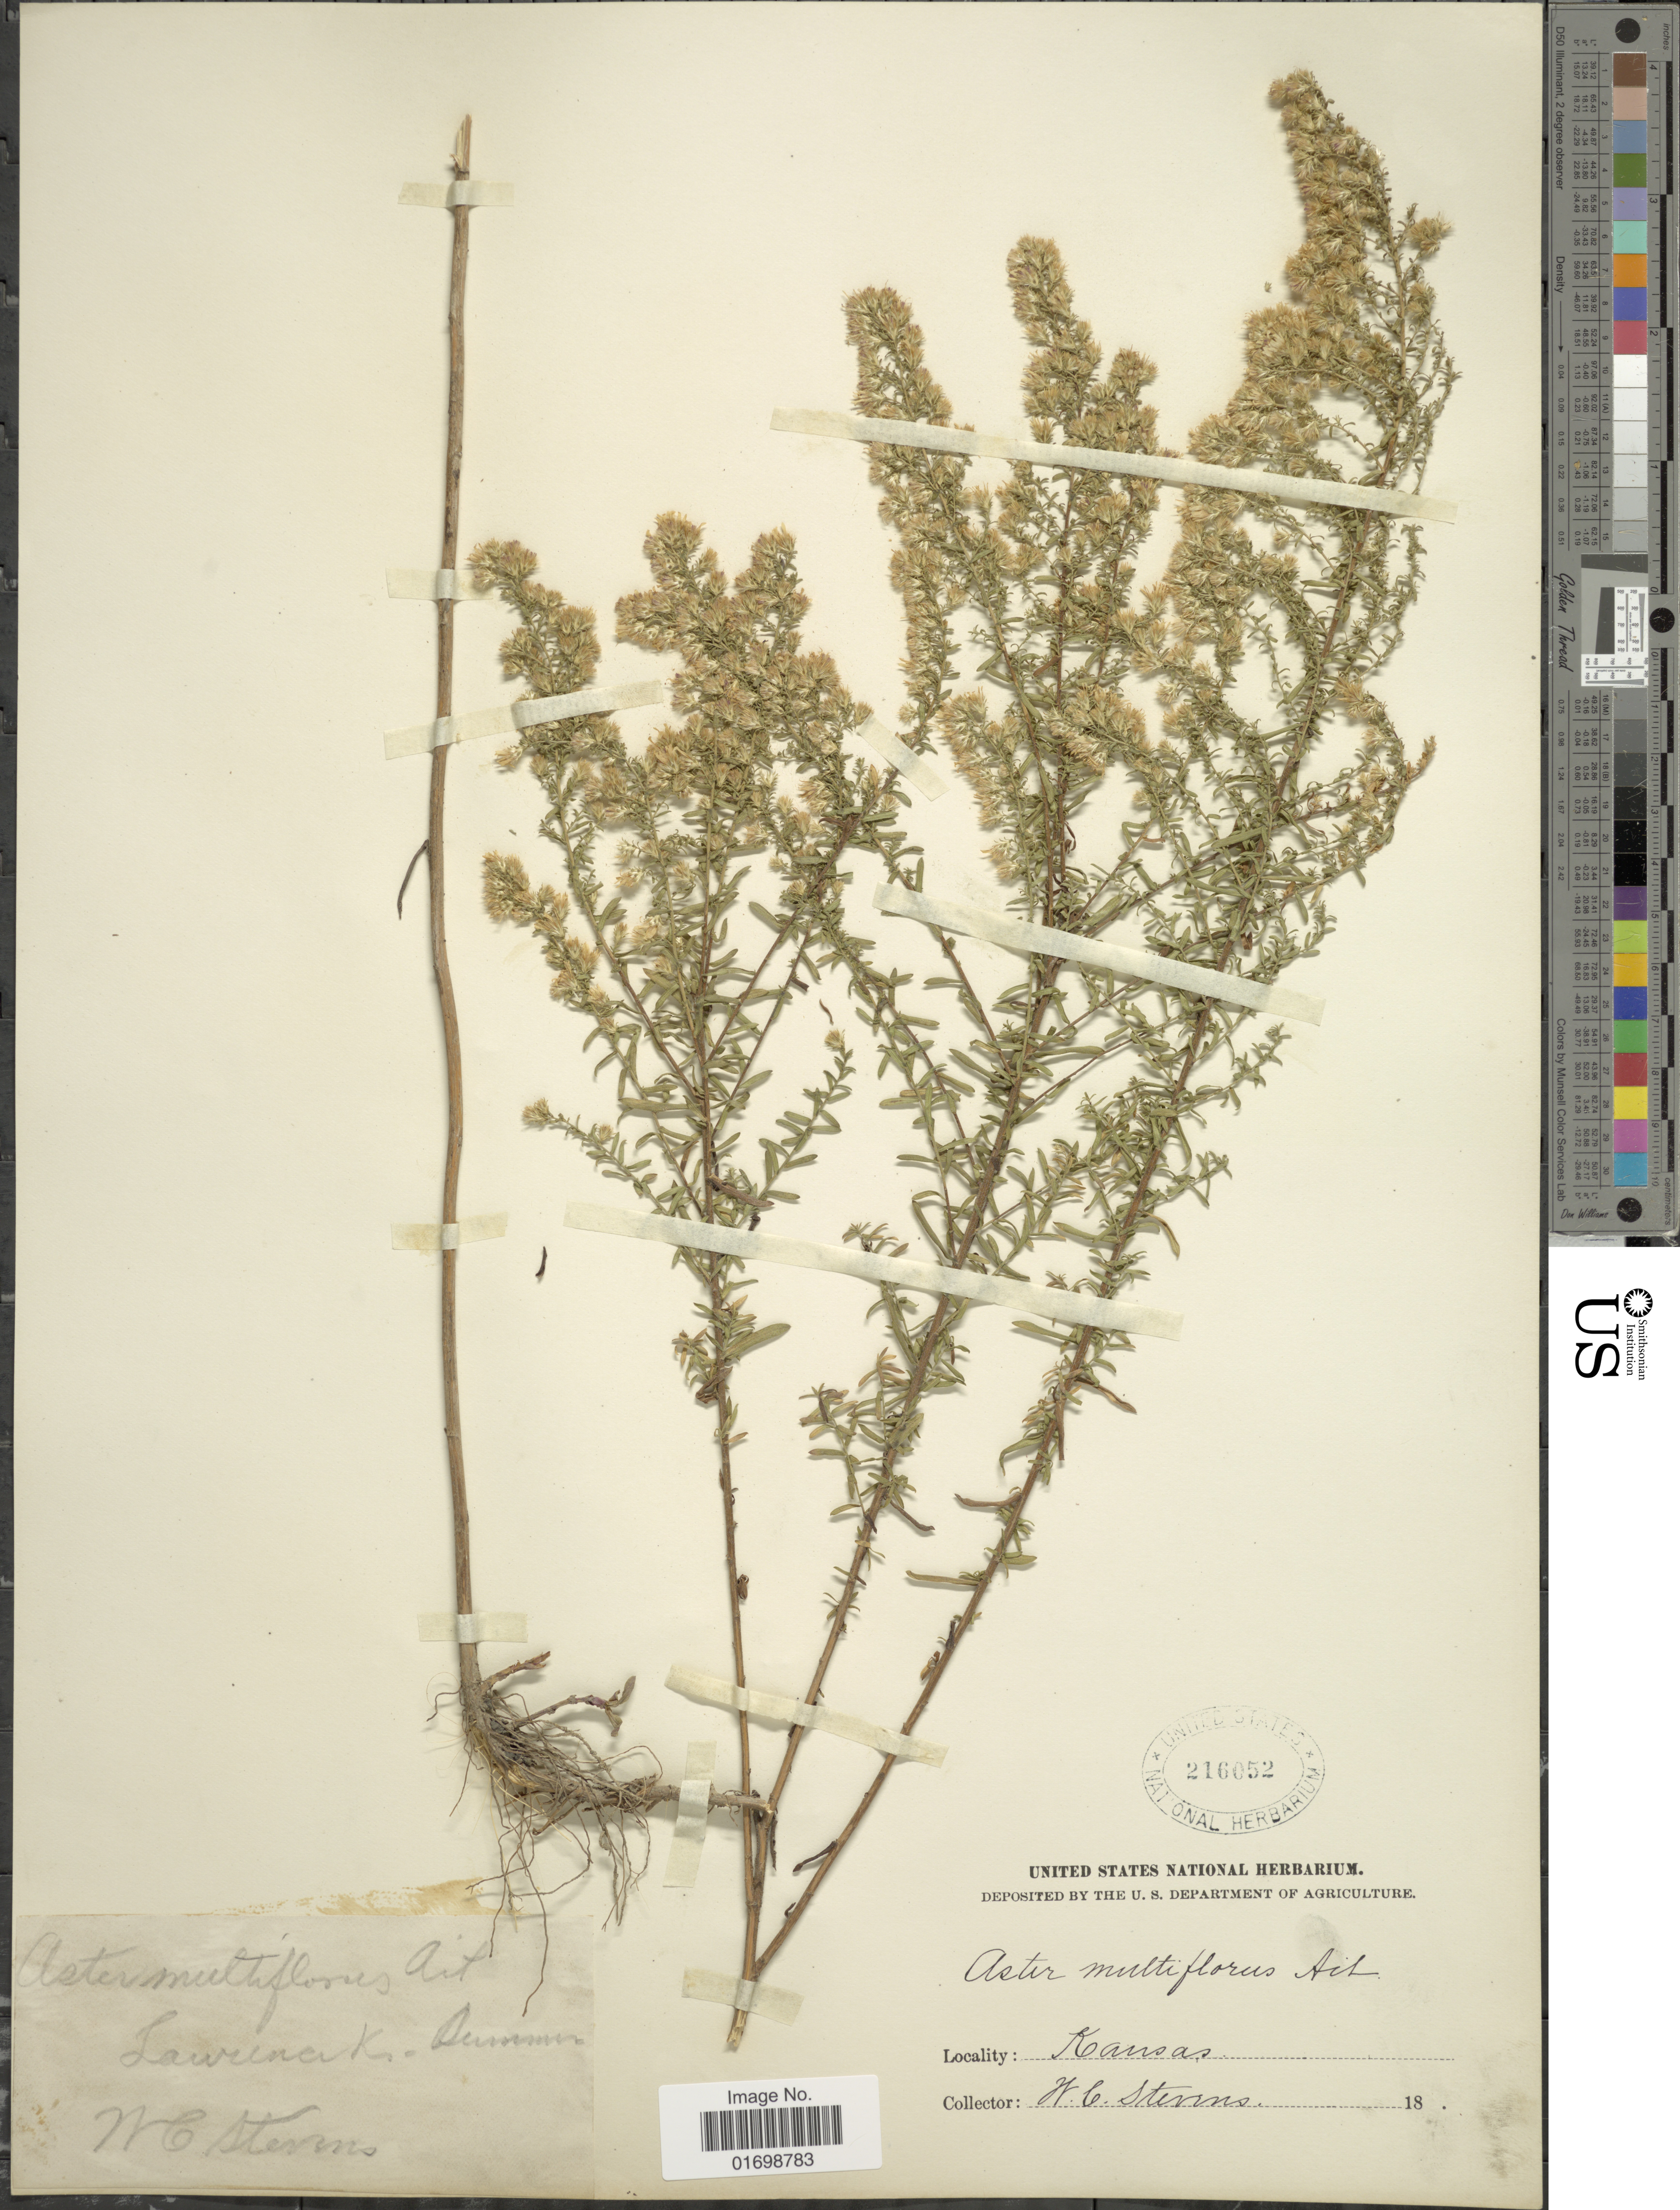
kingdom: Plantae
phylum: Tracheophyta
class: Magnoliopsida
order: Asterales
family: Asteraceae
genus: Symphyotrichum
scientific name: Symphyotrichum ericoides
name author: (L.) G.L. Nesom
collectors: W. C. Stevens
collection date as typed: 18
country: United States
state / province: Kansas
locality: Lawrence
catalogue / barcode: US 216052